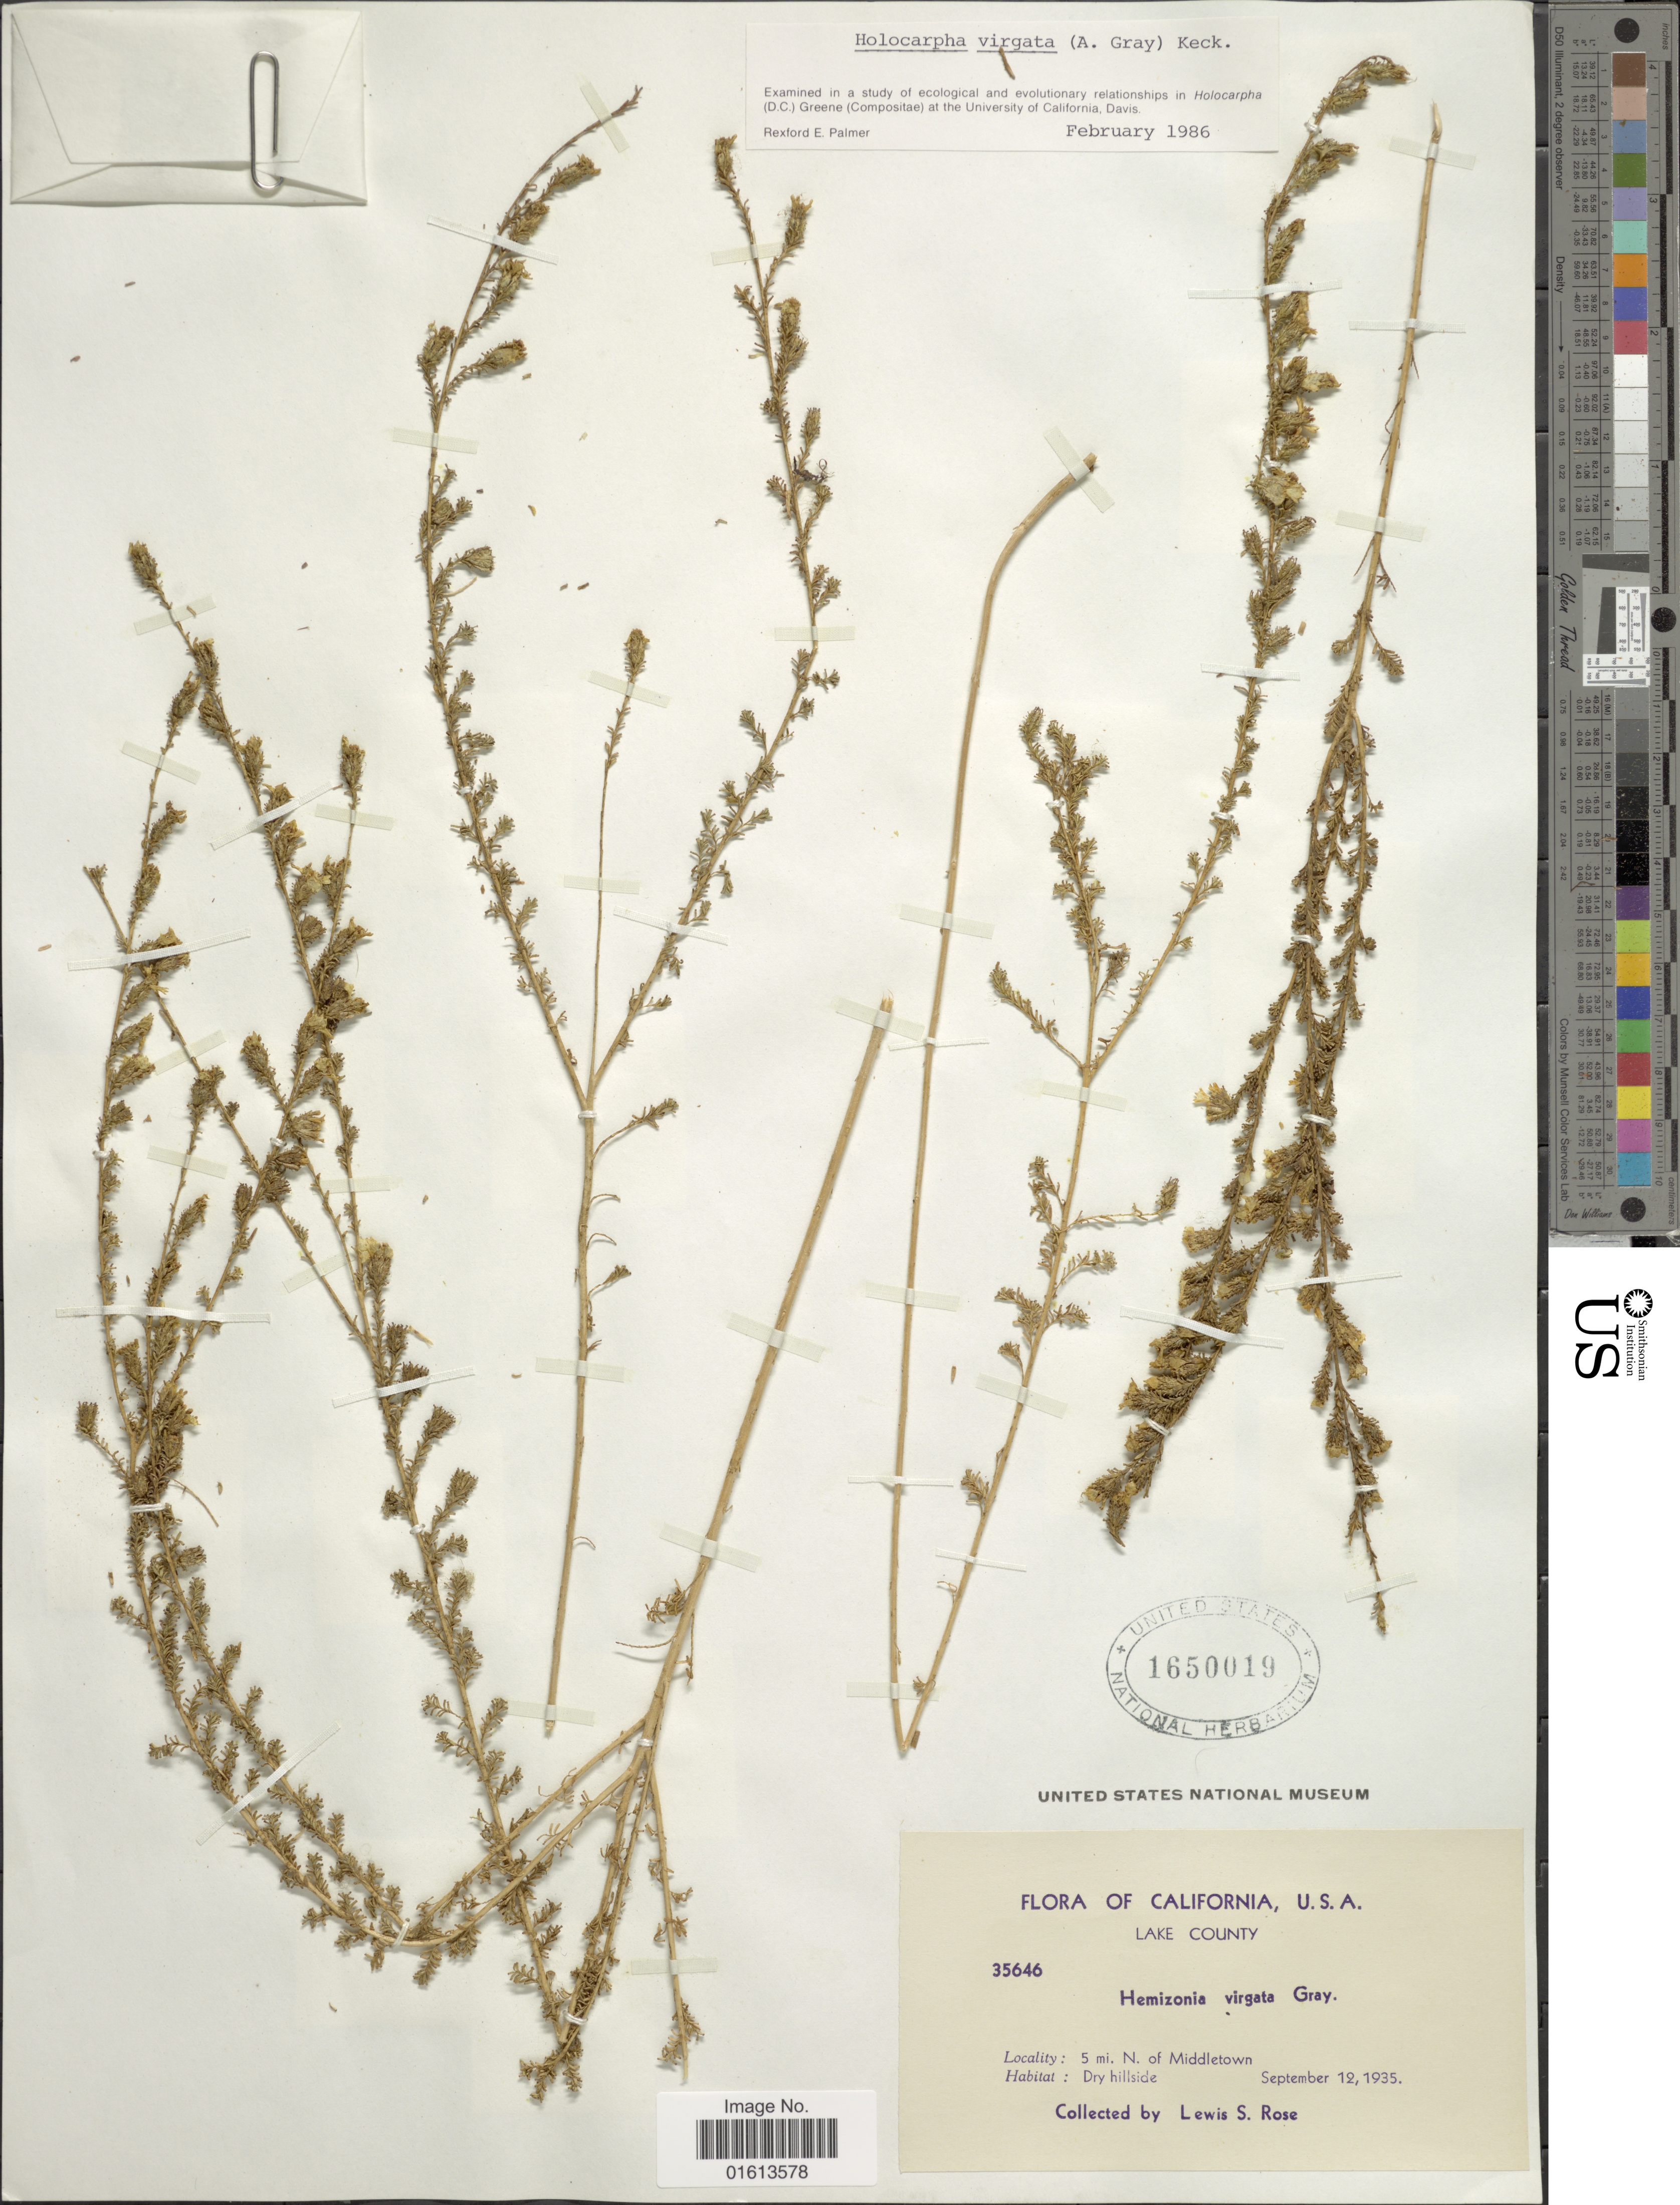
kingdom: Plantae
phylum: Tracheophyta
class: Magnoliopsida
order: Asterales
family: Asteraceae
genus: Holocarpha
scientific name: Holocarpha virgata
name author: (A. Gray) D.D. Keck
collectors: L. S. Rose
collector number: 35646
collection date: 1935-09-12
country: United States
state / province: California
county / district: Lake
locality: California. U. S. A. Lake County. 5 mi. N. of Middletown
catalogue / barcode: US 1650019